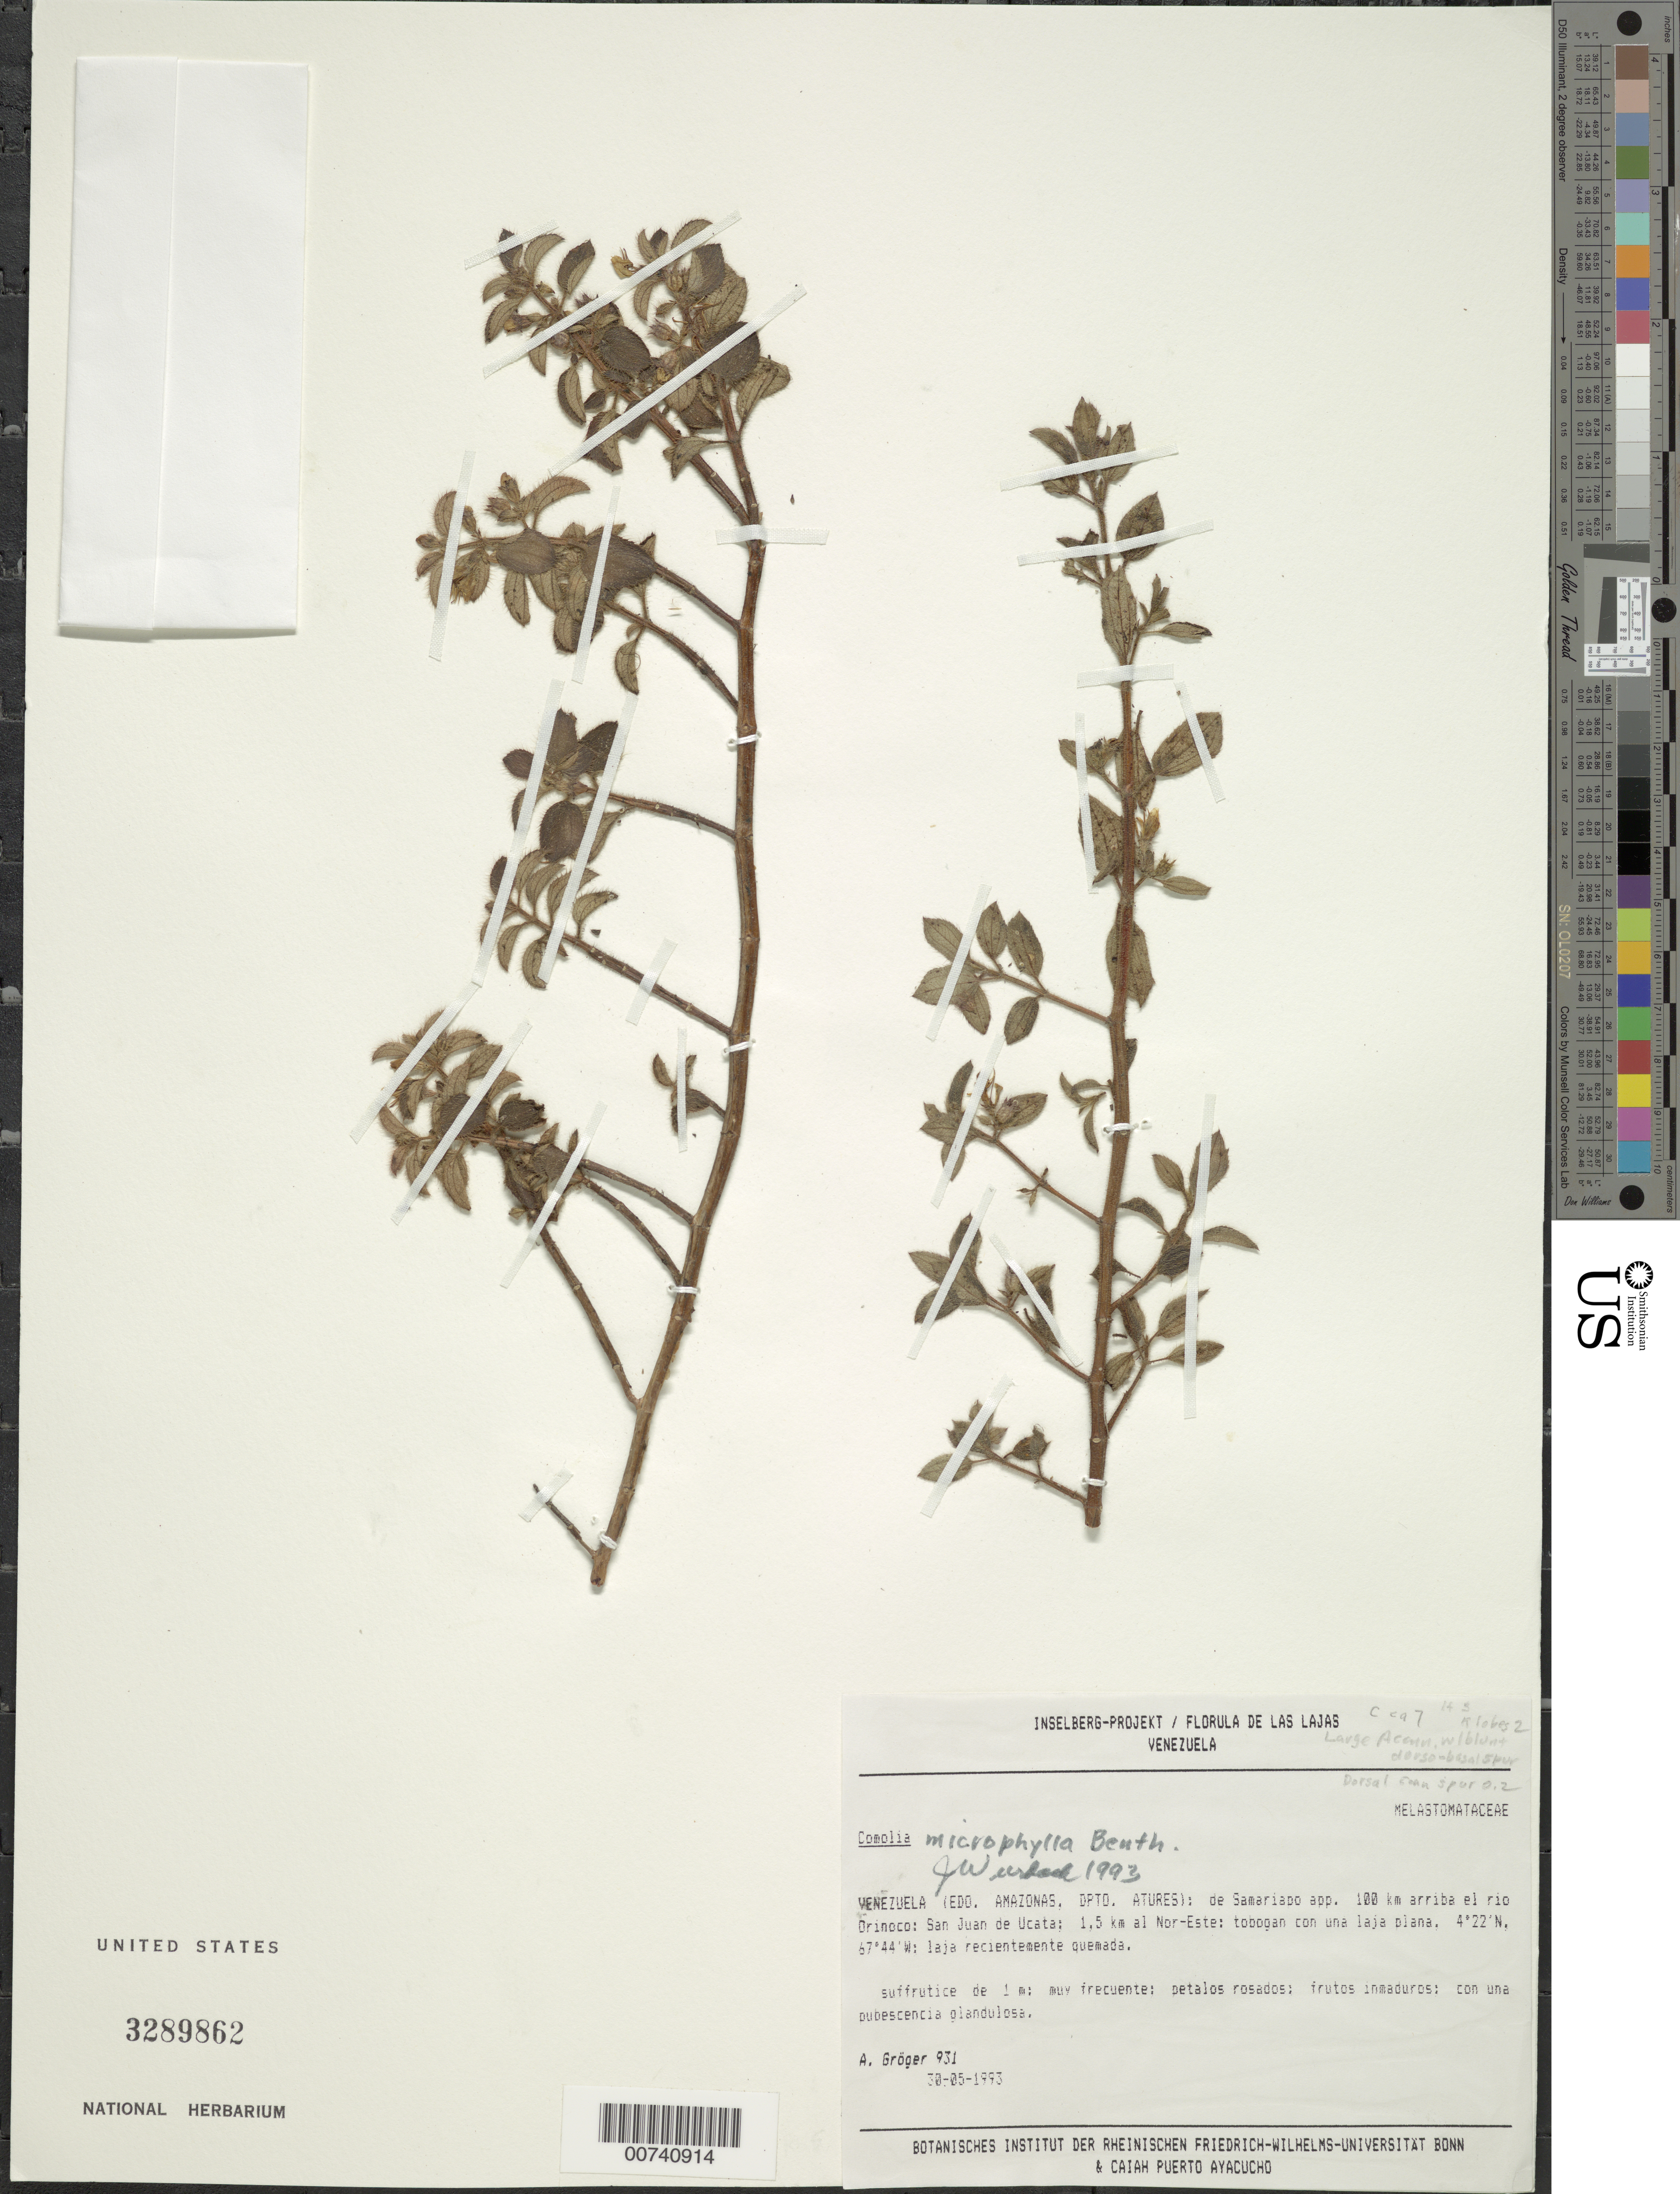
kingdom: Plantae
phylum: Tracheophyta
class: Magnoliopsida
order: Myrtales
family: Melastomataceae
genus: Comolia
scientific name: Comolia villosa var. glabrior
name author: Cogn.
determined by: Nunes da Silva, Diego, (RB), Jardim Botanico do Rio de Janeiro - Herbario (BRAZIL)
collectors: A. Gröger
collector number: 931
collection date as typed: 30-May-93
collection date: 1993-05-30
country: Venezuela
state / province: Amazonas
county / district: Atures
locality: Samariapo, 100 km from Río Orinoco, San Juan de Ucata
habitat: Laja recientemente quemada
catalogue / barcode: US 3289862